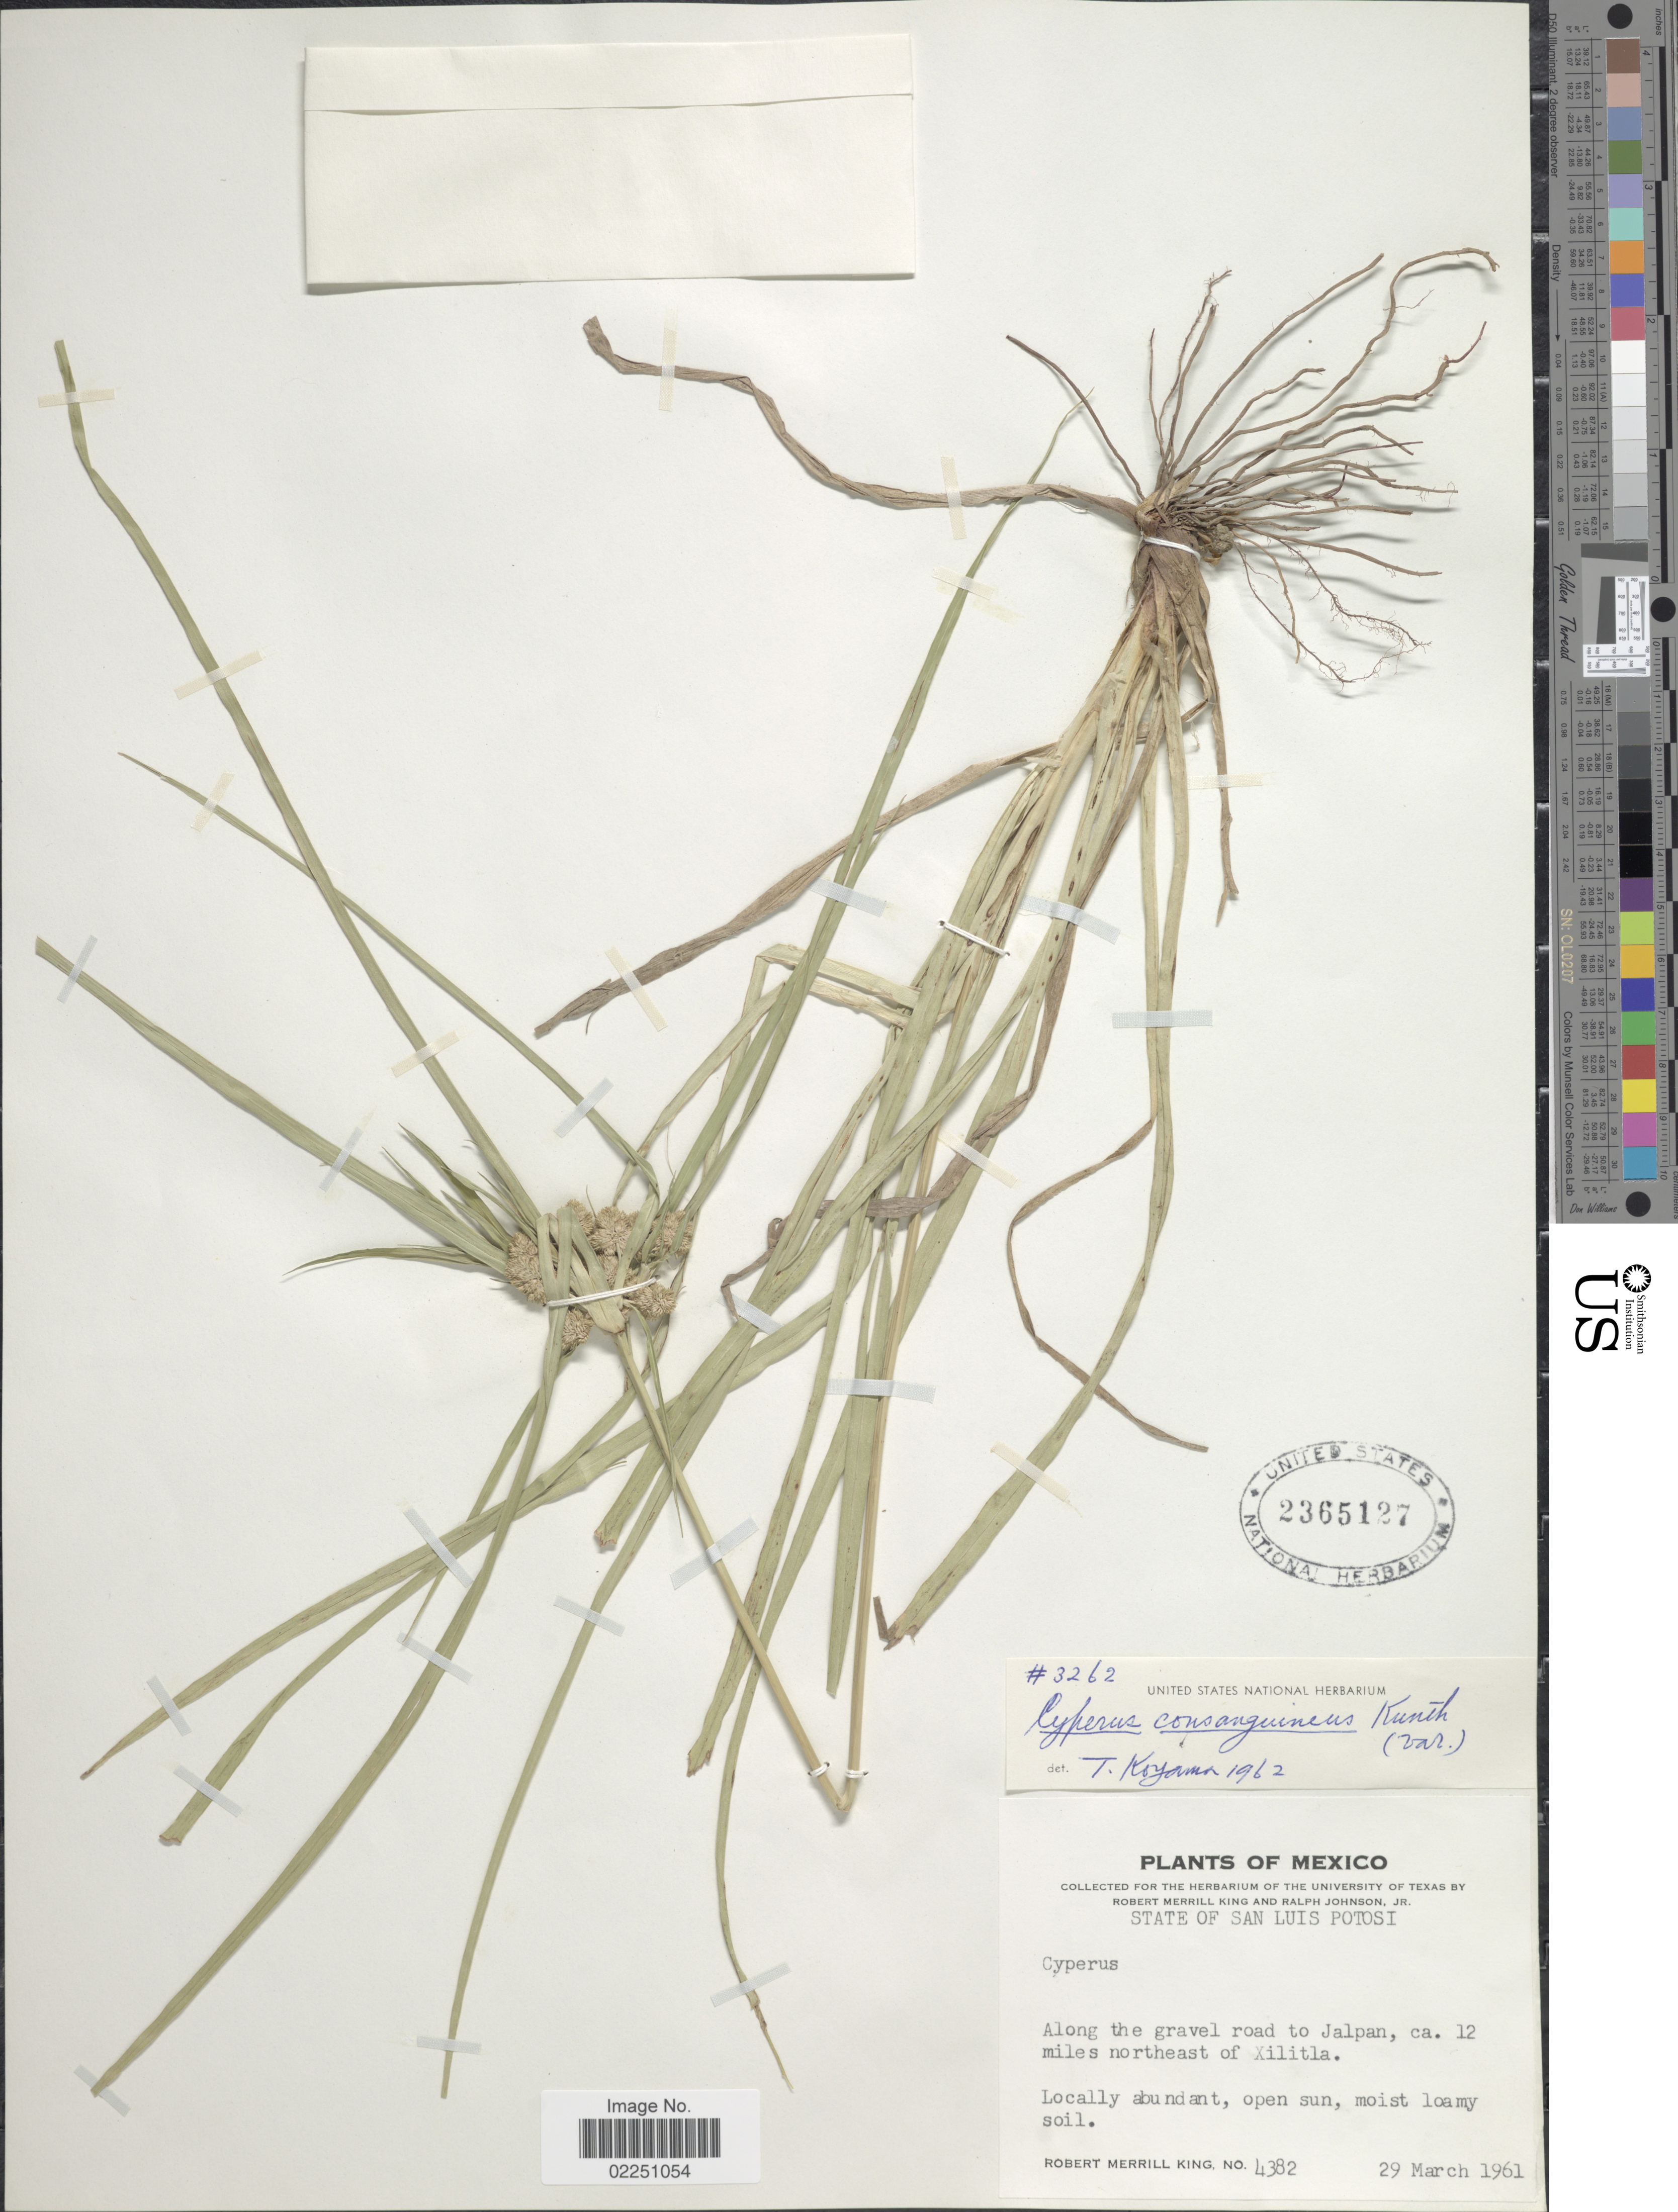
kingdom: Plantae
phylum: Tracheophyta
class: Liliopsida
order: Poales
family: Cyperaceae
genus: Cyperus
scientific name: Cyperus consanguineus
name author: Kunth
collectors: R. M. King & R. Johnson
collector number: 4382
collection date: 1961-03-29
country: Mexico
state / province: San Luis Potosí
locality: Along the gravel road to Jalpan, ca. 12 miles northeast of Xilitla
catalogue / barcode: US 2365127